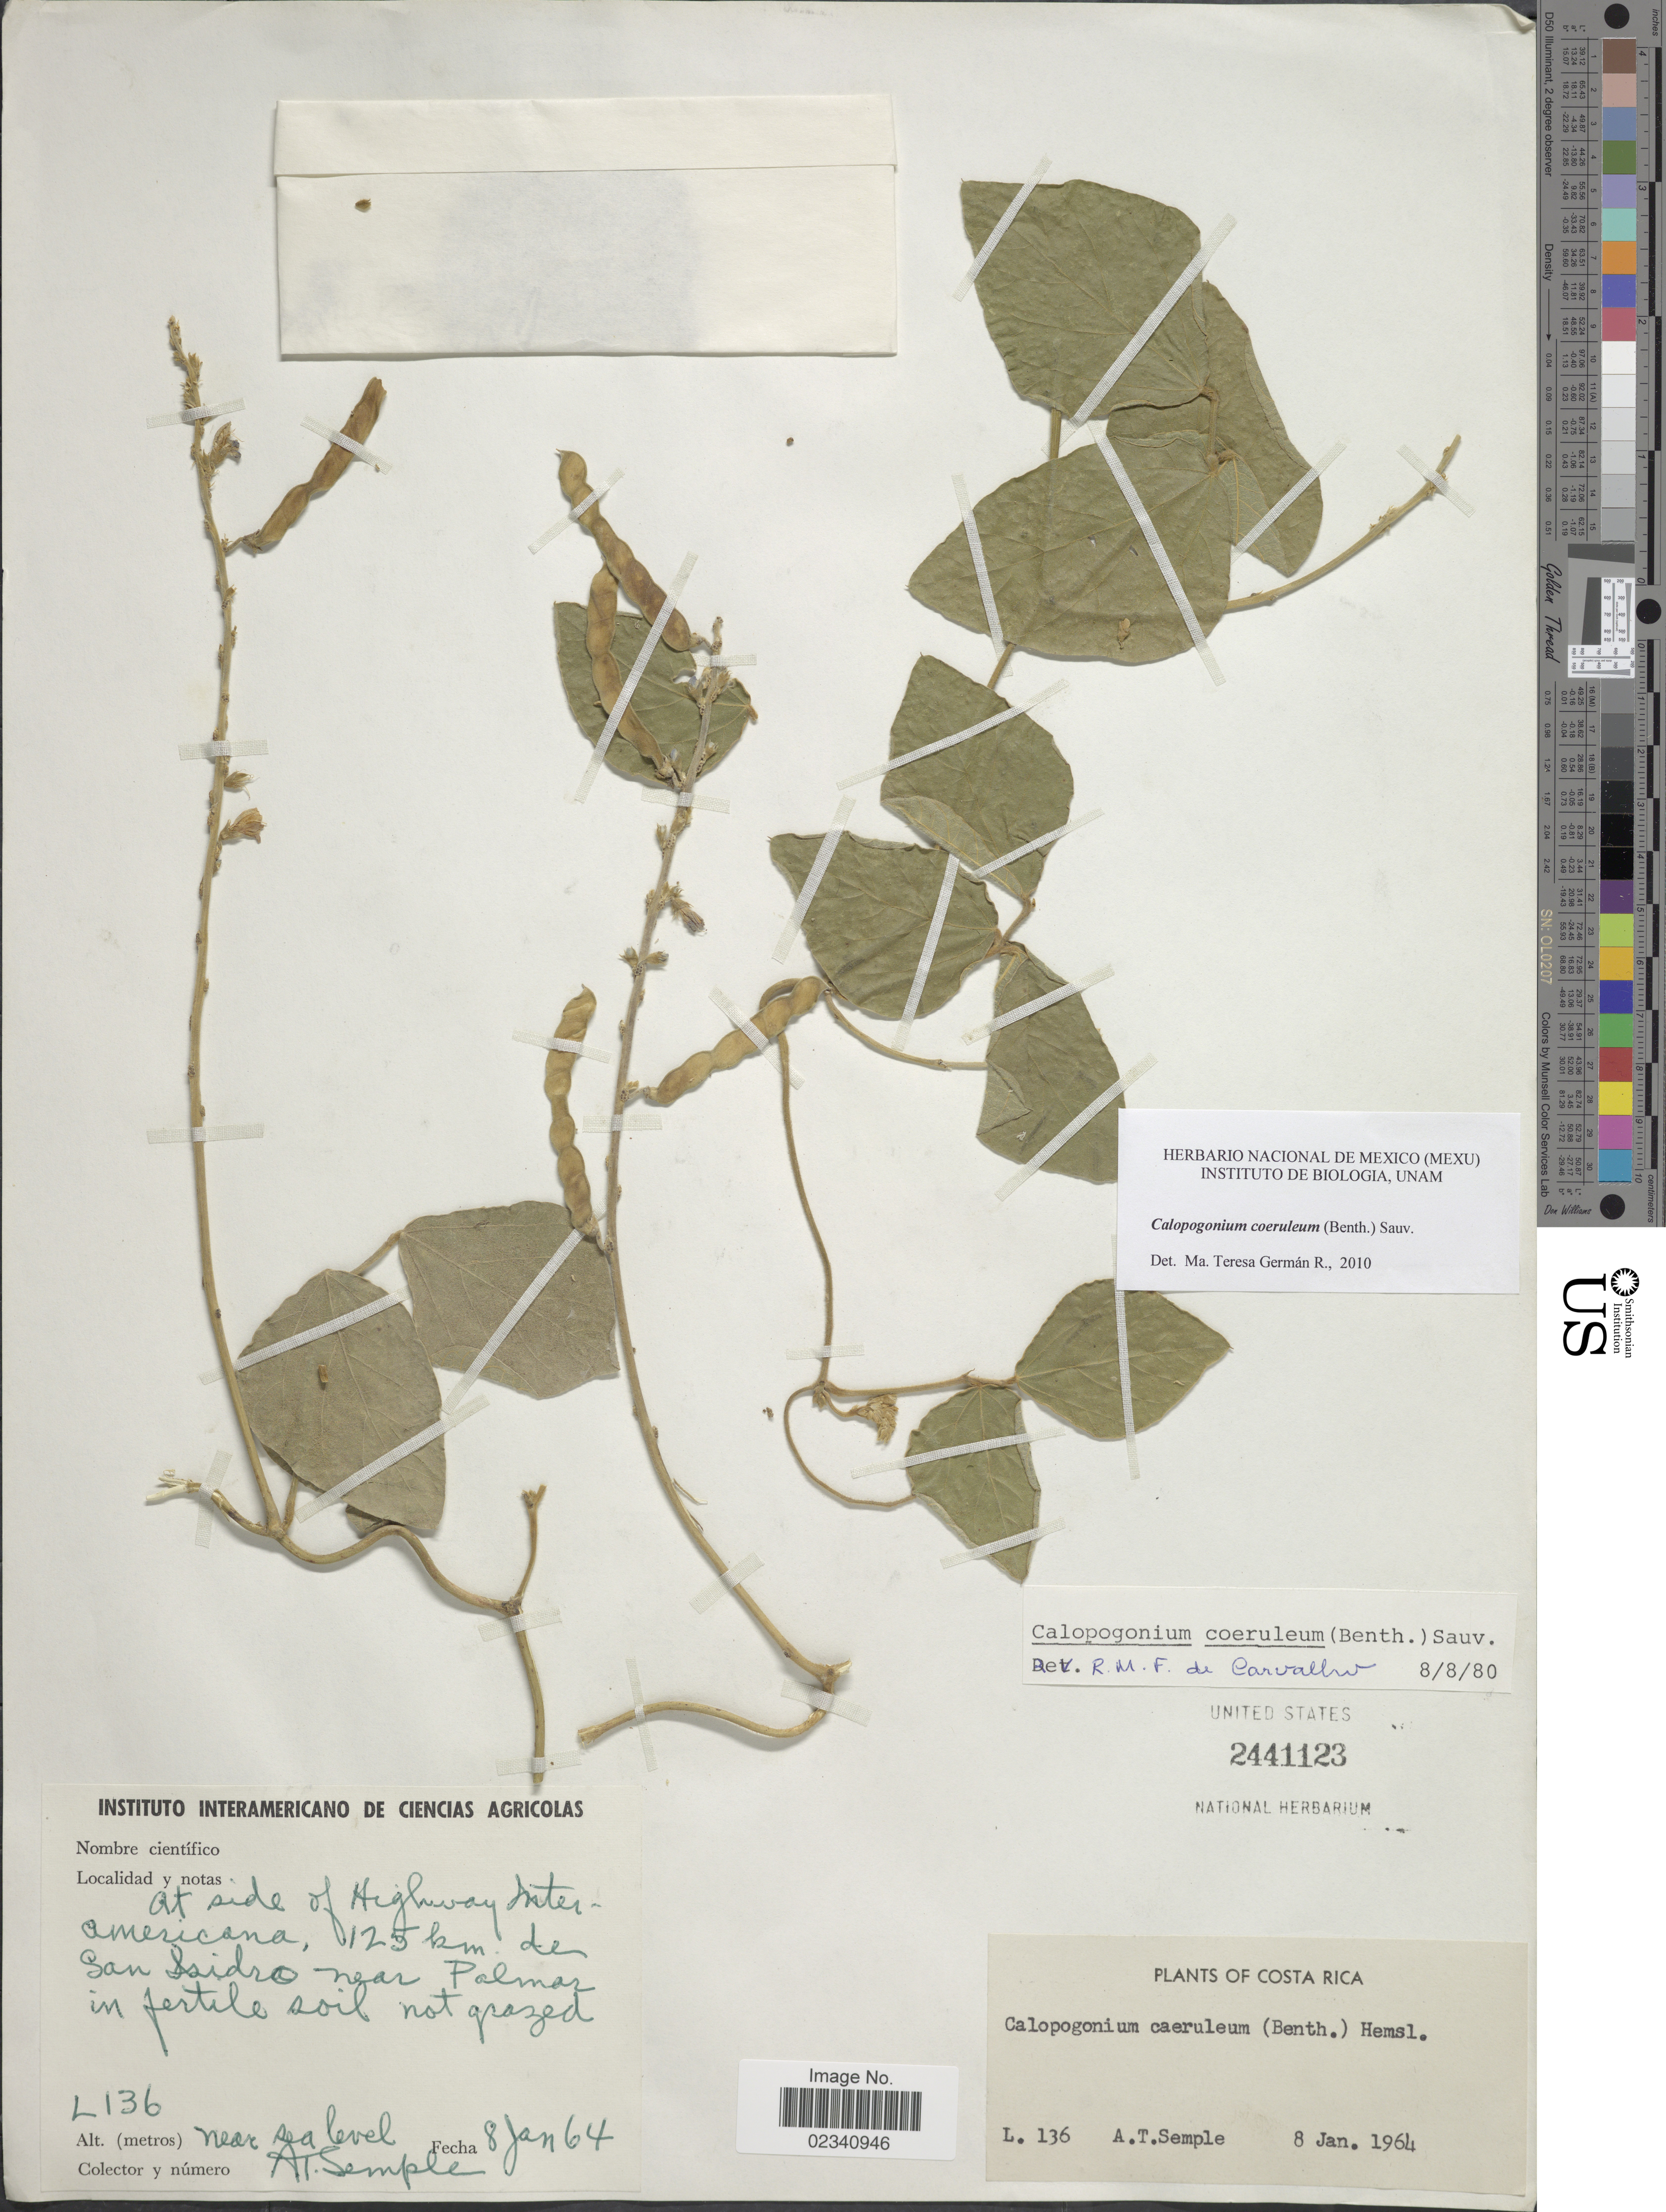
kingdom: Plantae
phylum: Tracheophyta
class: Magnoliopsida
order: Fabales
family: Fabaceae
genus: Calopogonium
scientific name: Calopogonium caeruleum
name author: (Benth.) C. Wright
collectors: A. Semple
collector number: L136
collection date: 1964-01-08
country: Costa Rica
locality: At side of Highway Inter Americana. 125 km. de San Isidro near Palmar, in fertile soil not grazed.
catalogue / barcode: US 2441123